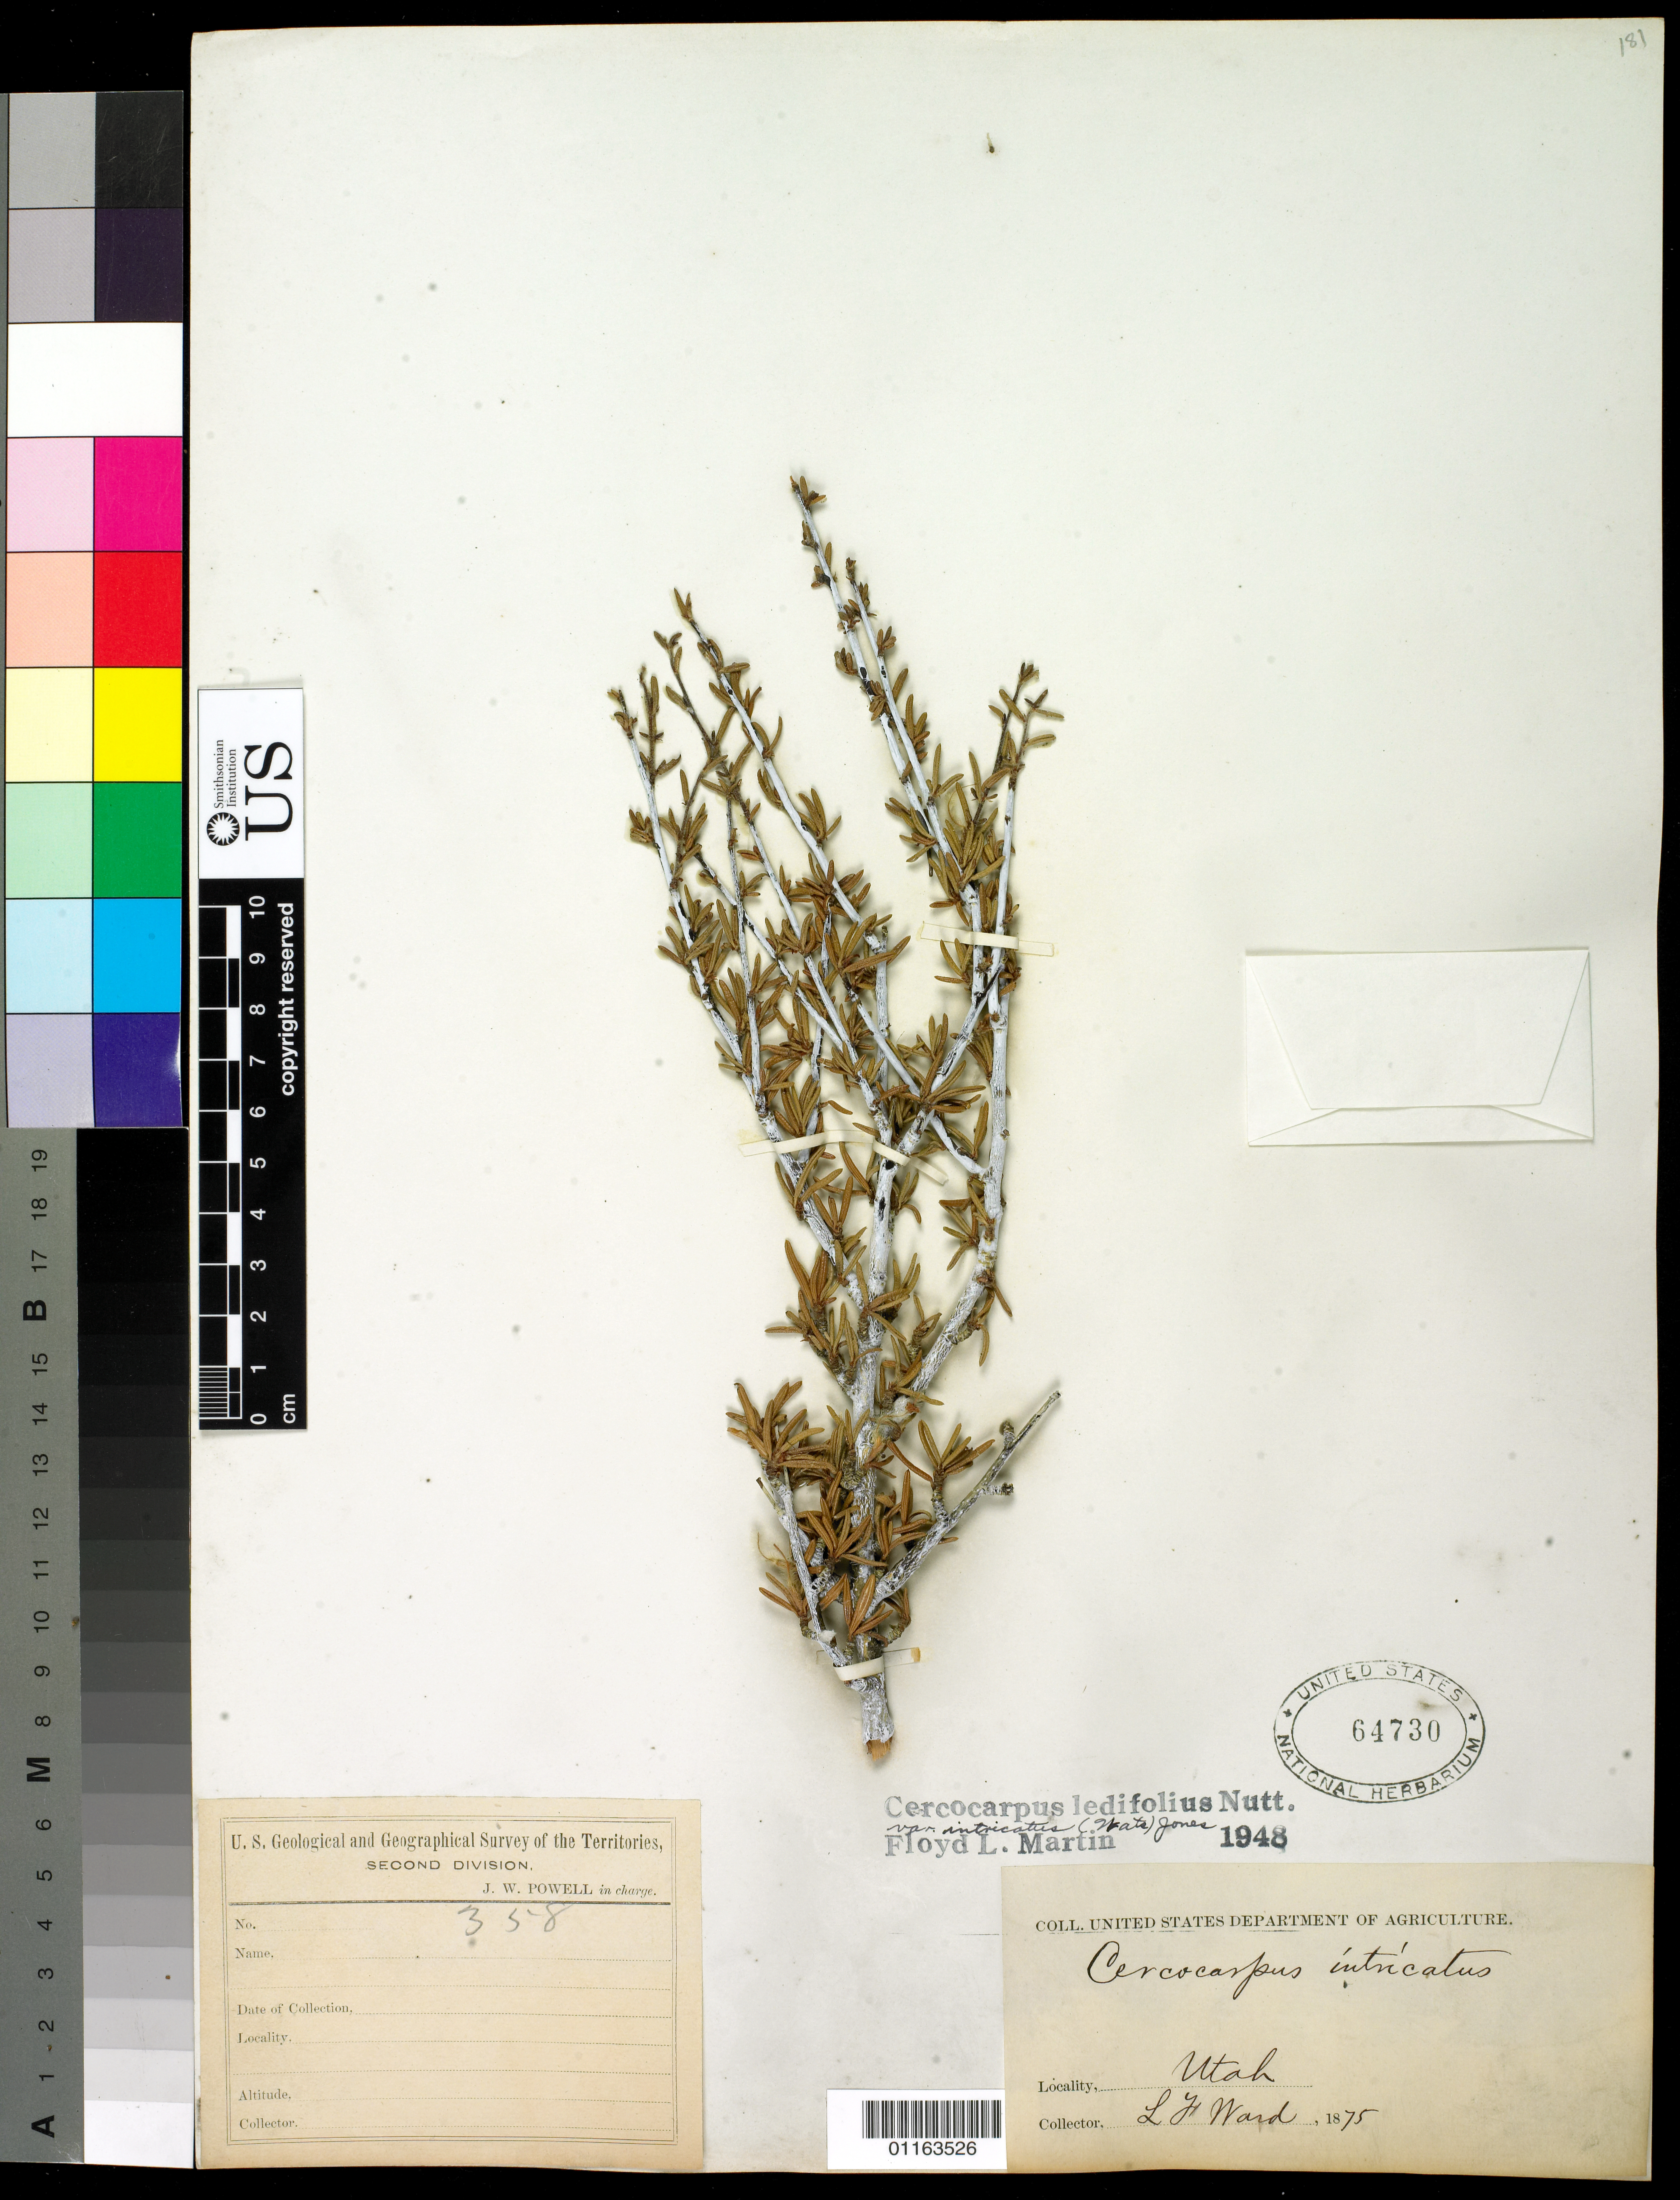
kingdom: Plantae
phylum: Tracheophyta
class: Magnoliopsida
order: Rosales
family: Rosaceae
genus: Cercocarpus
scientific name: Cercocarpus ledifolius var. intricatus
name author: Nutt.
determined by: Martin, F. L.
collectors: L. F. Ward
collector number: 358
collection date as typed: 1875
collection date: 1875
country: United States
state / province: Utah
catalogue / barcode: US 64730